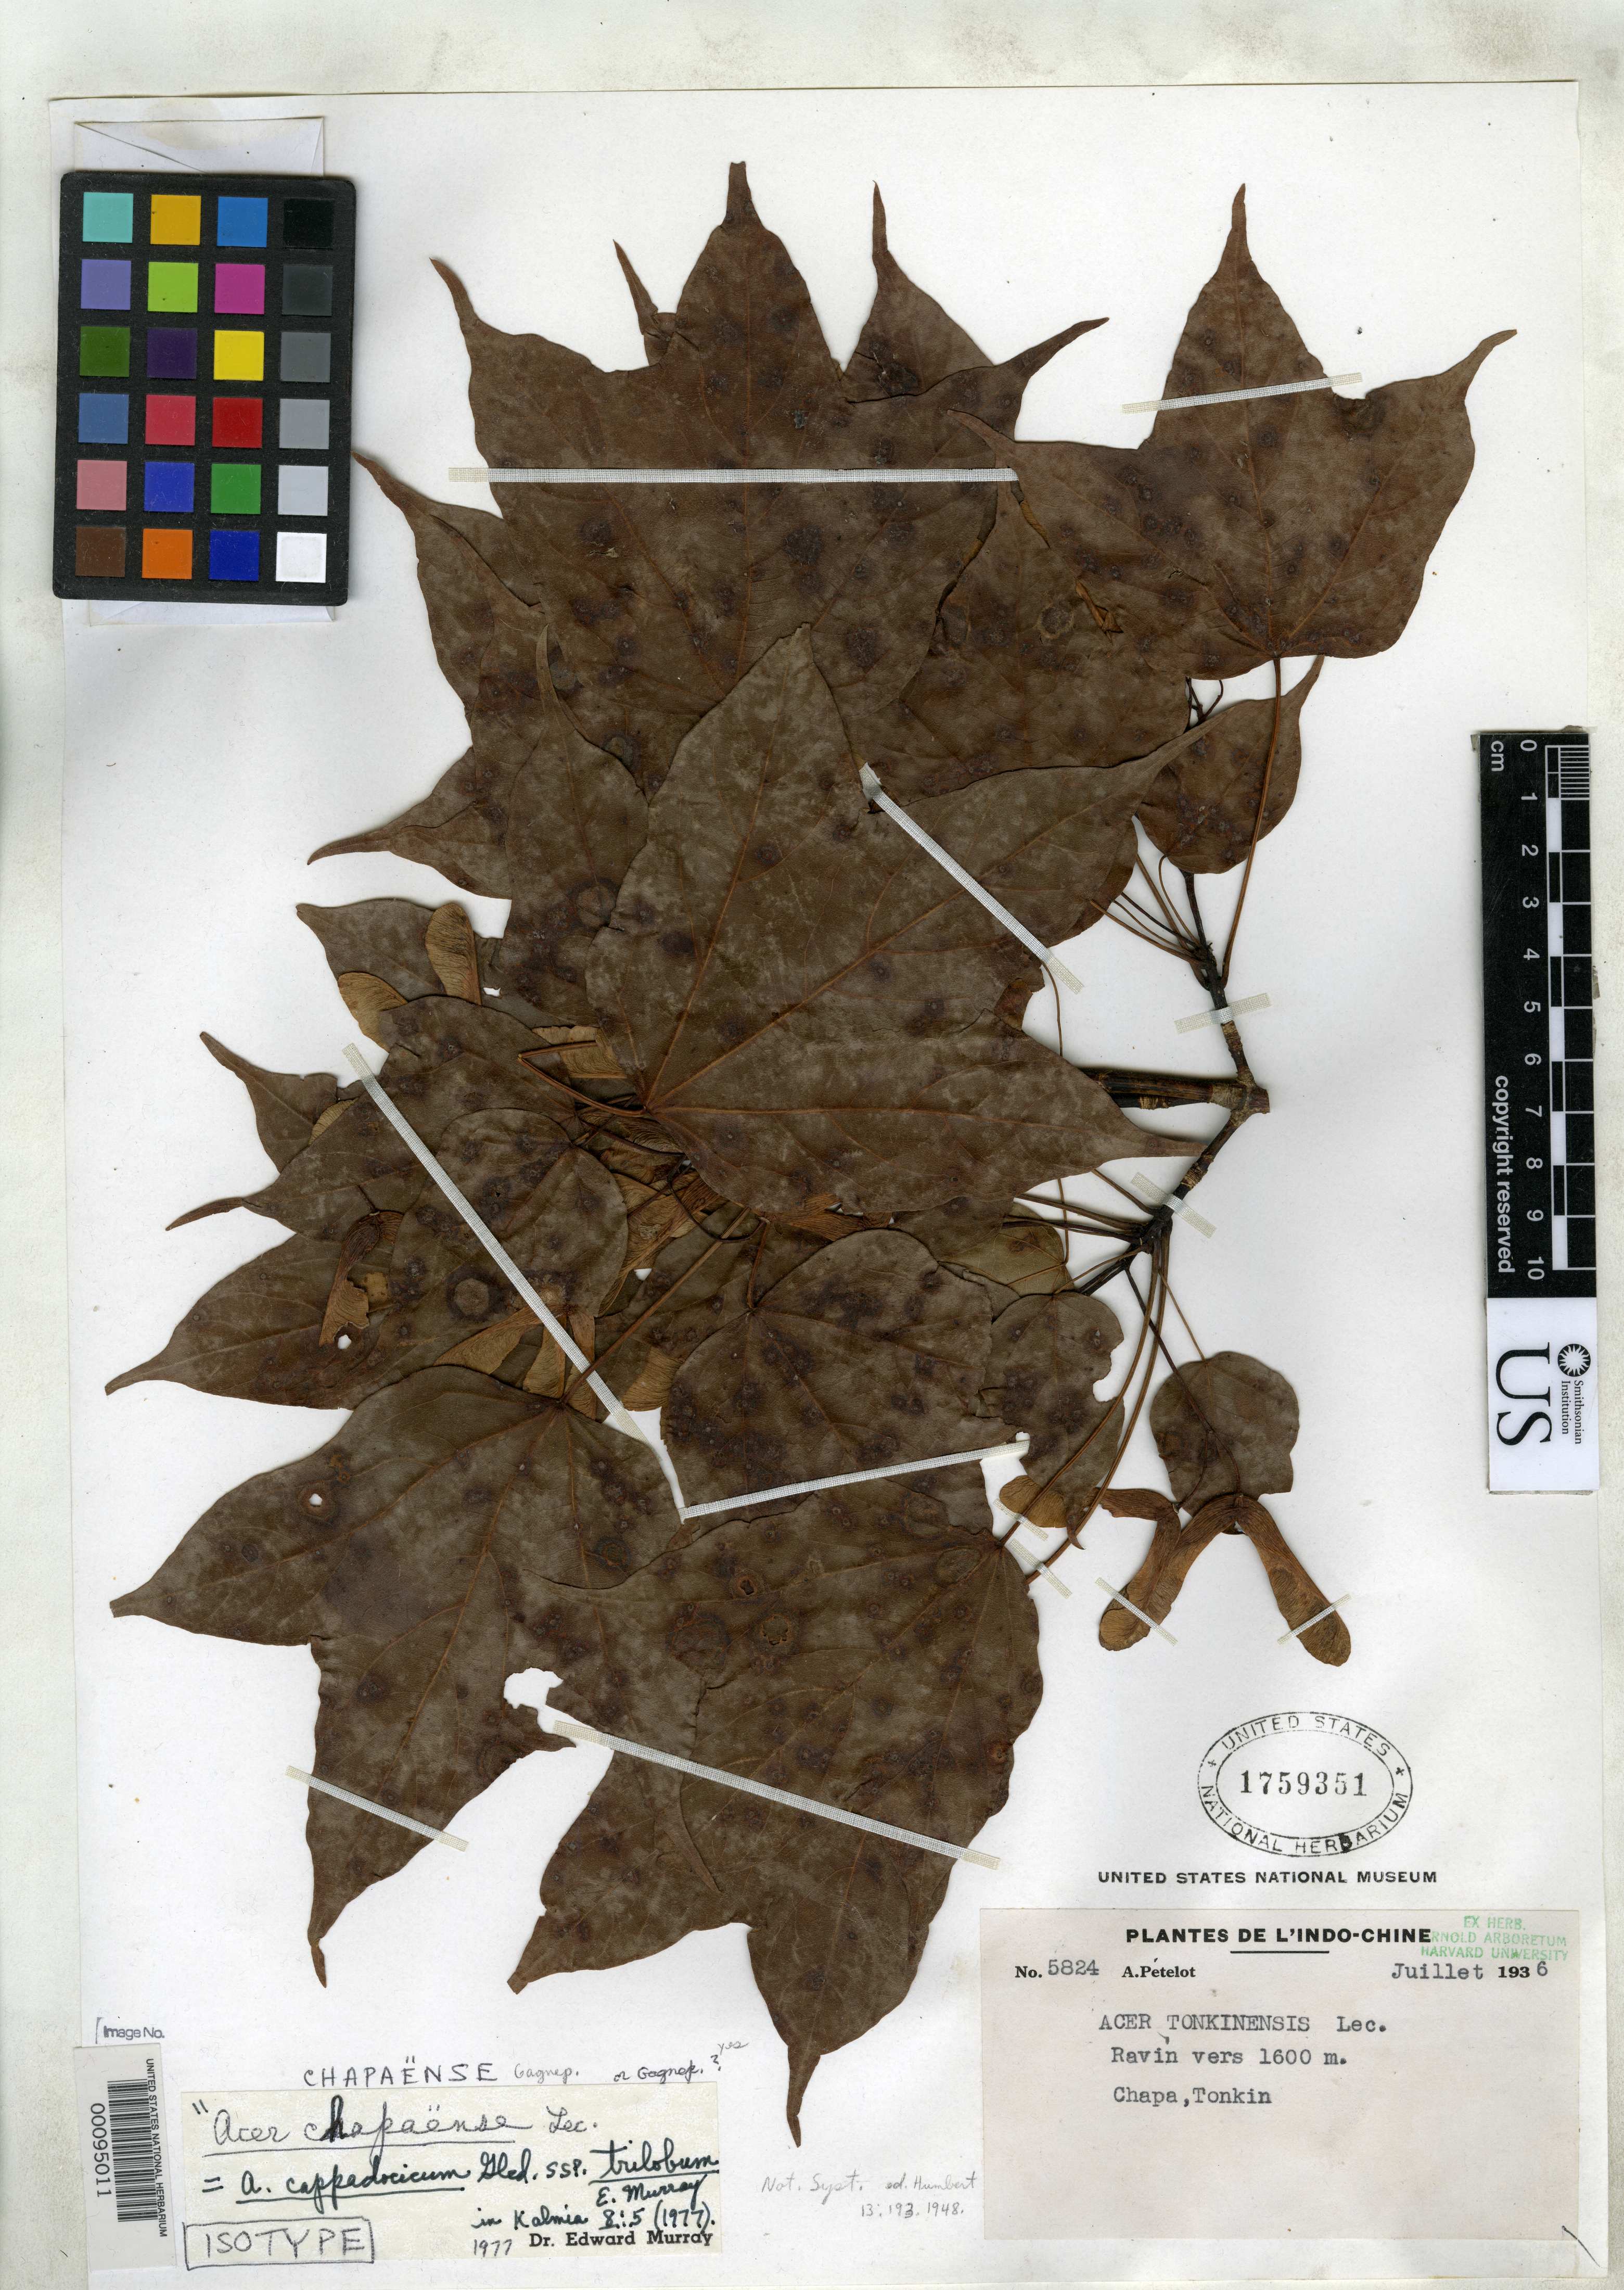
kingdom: Plantae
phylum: Tracheophyta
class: Magnoliopsida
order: Sapindales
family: Sapindaceae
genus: Acer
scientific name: Acer chapaense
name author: Gagnep.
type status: Isotype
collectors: P. A. Pételot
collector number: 5824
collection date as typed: Jul 1936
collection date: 1936-07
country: Vietnam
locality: Chapa.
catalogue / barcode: US 1759351